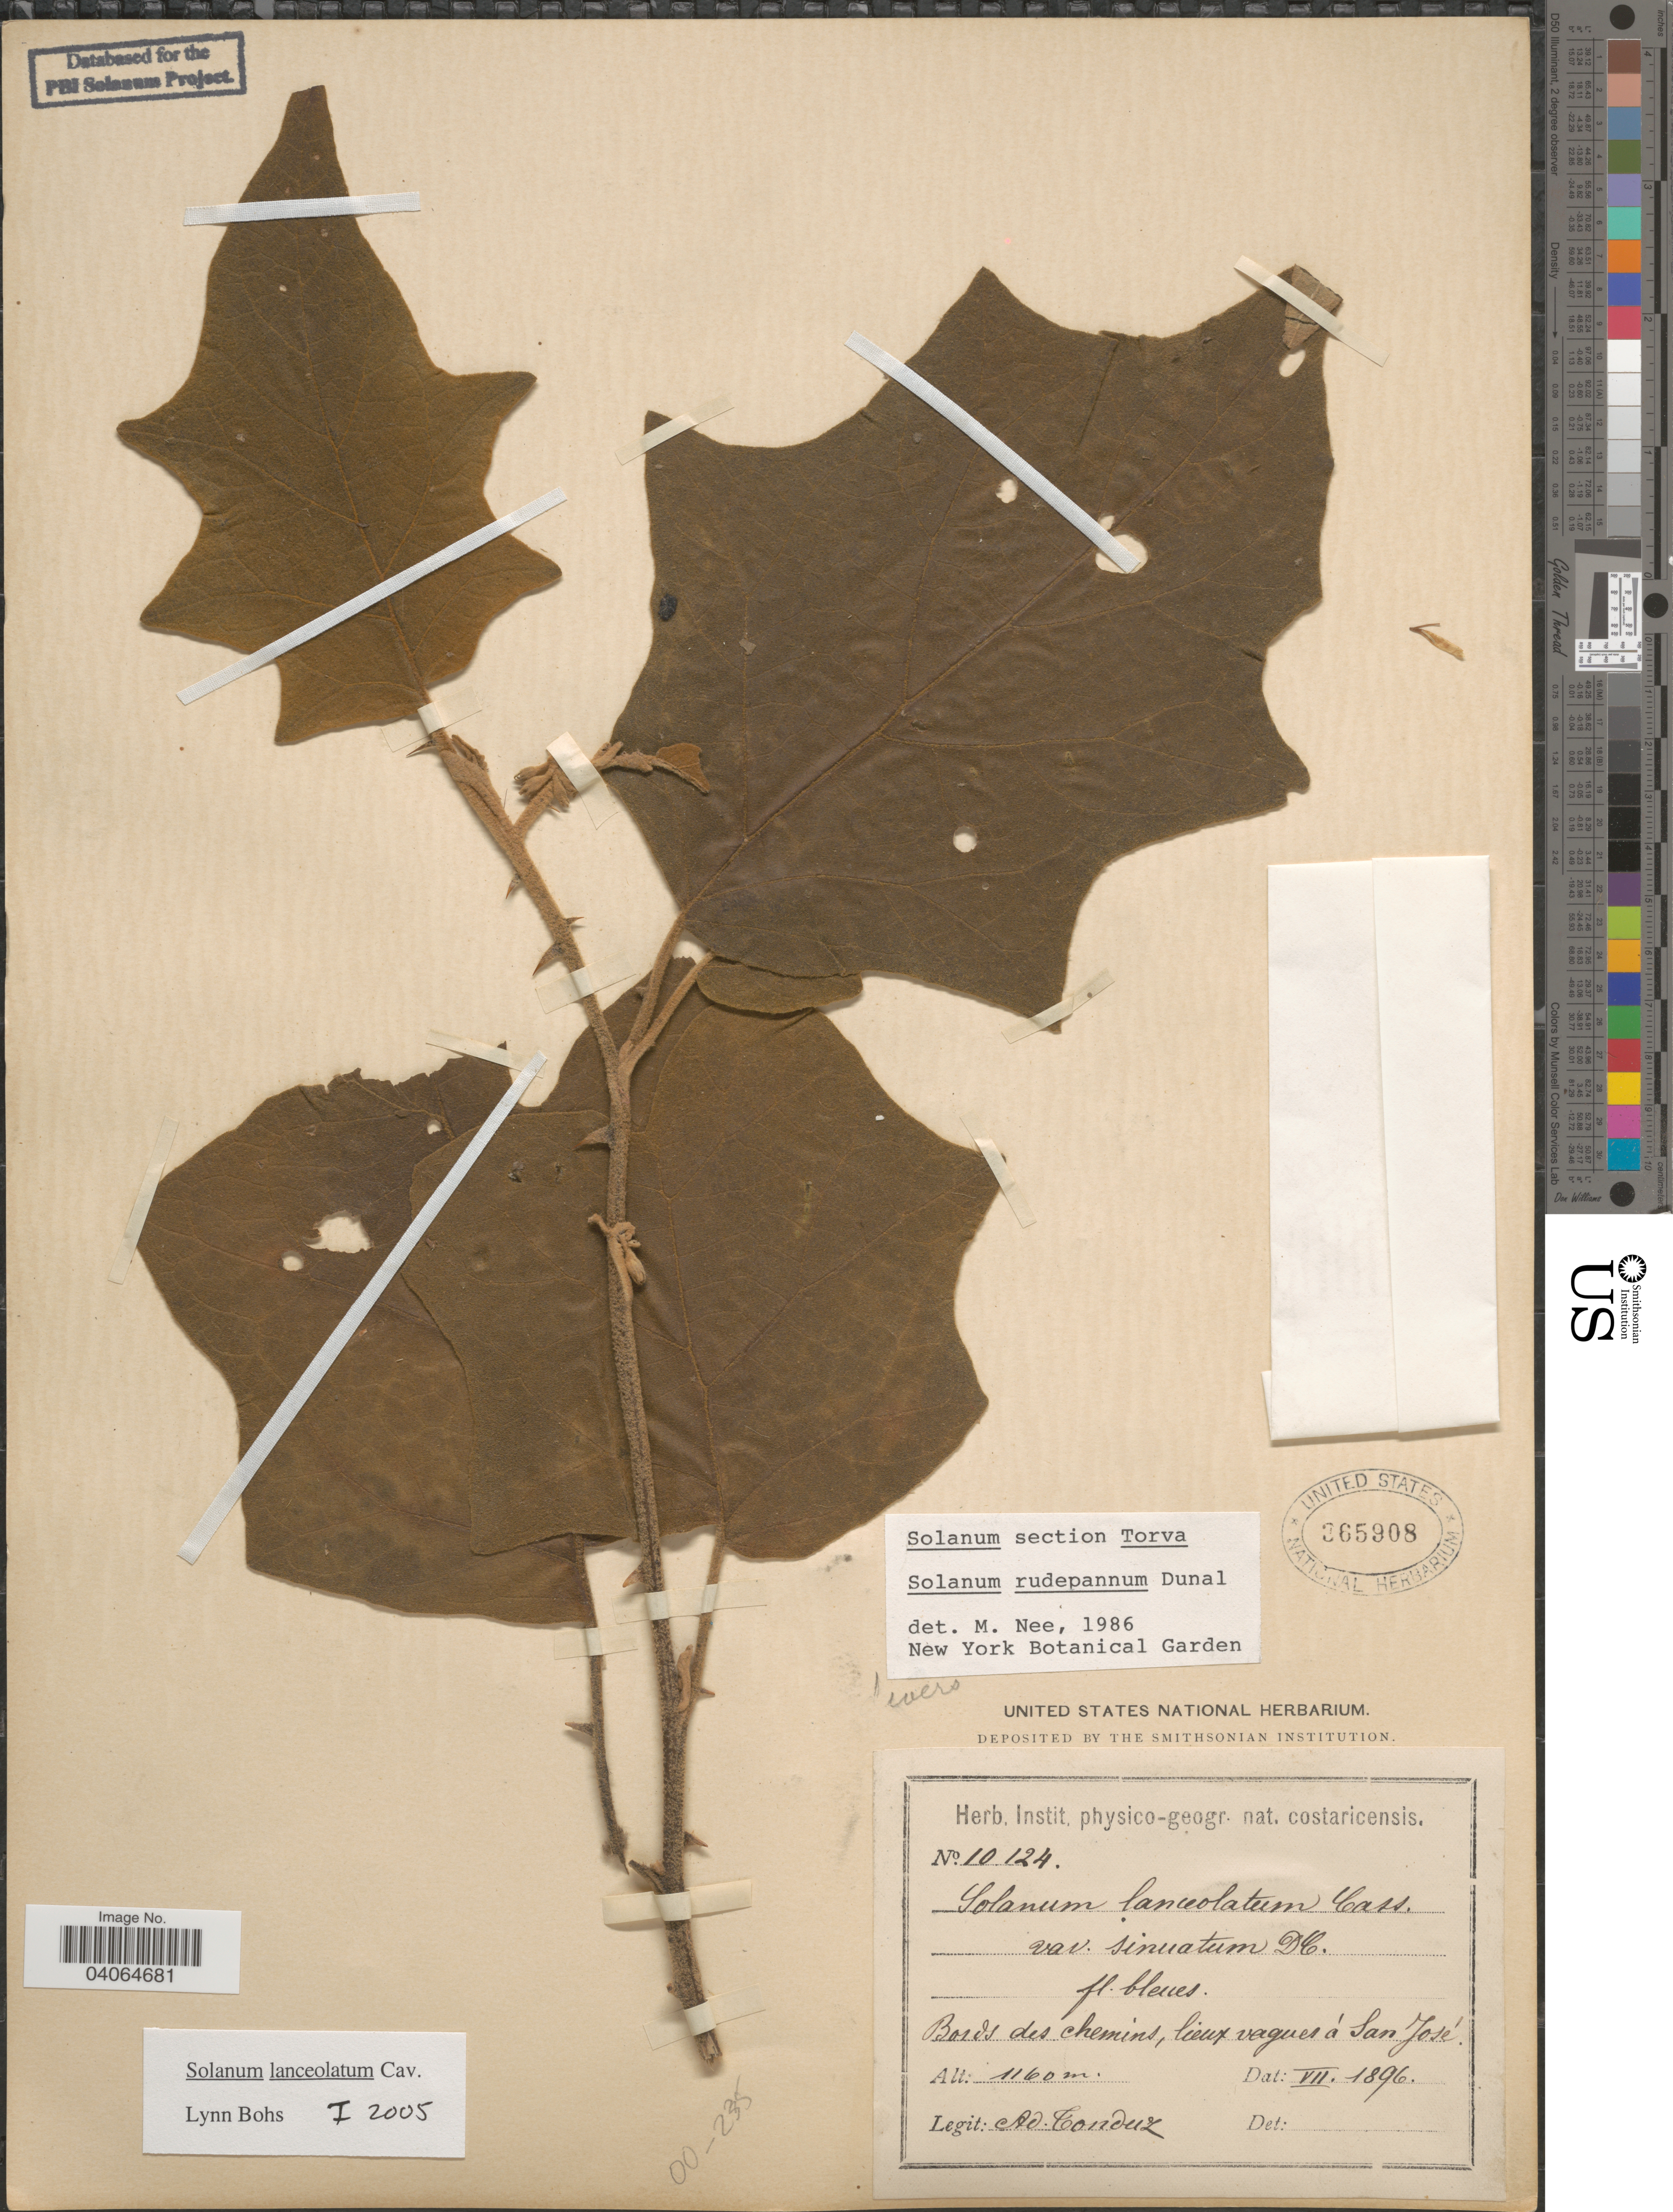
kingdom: Plantae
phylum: Tracheophyta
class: Magnoliopsida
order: Solanales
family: Solanaceae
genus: Solanum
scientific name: Solanum lanceolatum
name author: Berthault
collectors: A. Tonduz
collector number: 10124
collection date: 1896-07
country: Costa Rica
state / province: San José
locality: Bords des chemins, lieux vageus à San José.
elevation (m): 1160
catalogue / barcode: US 365908